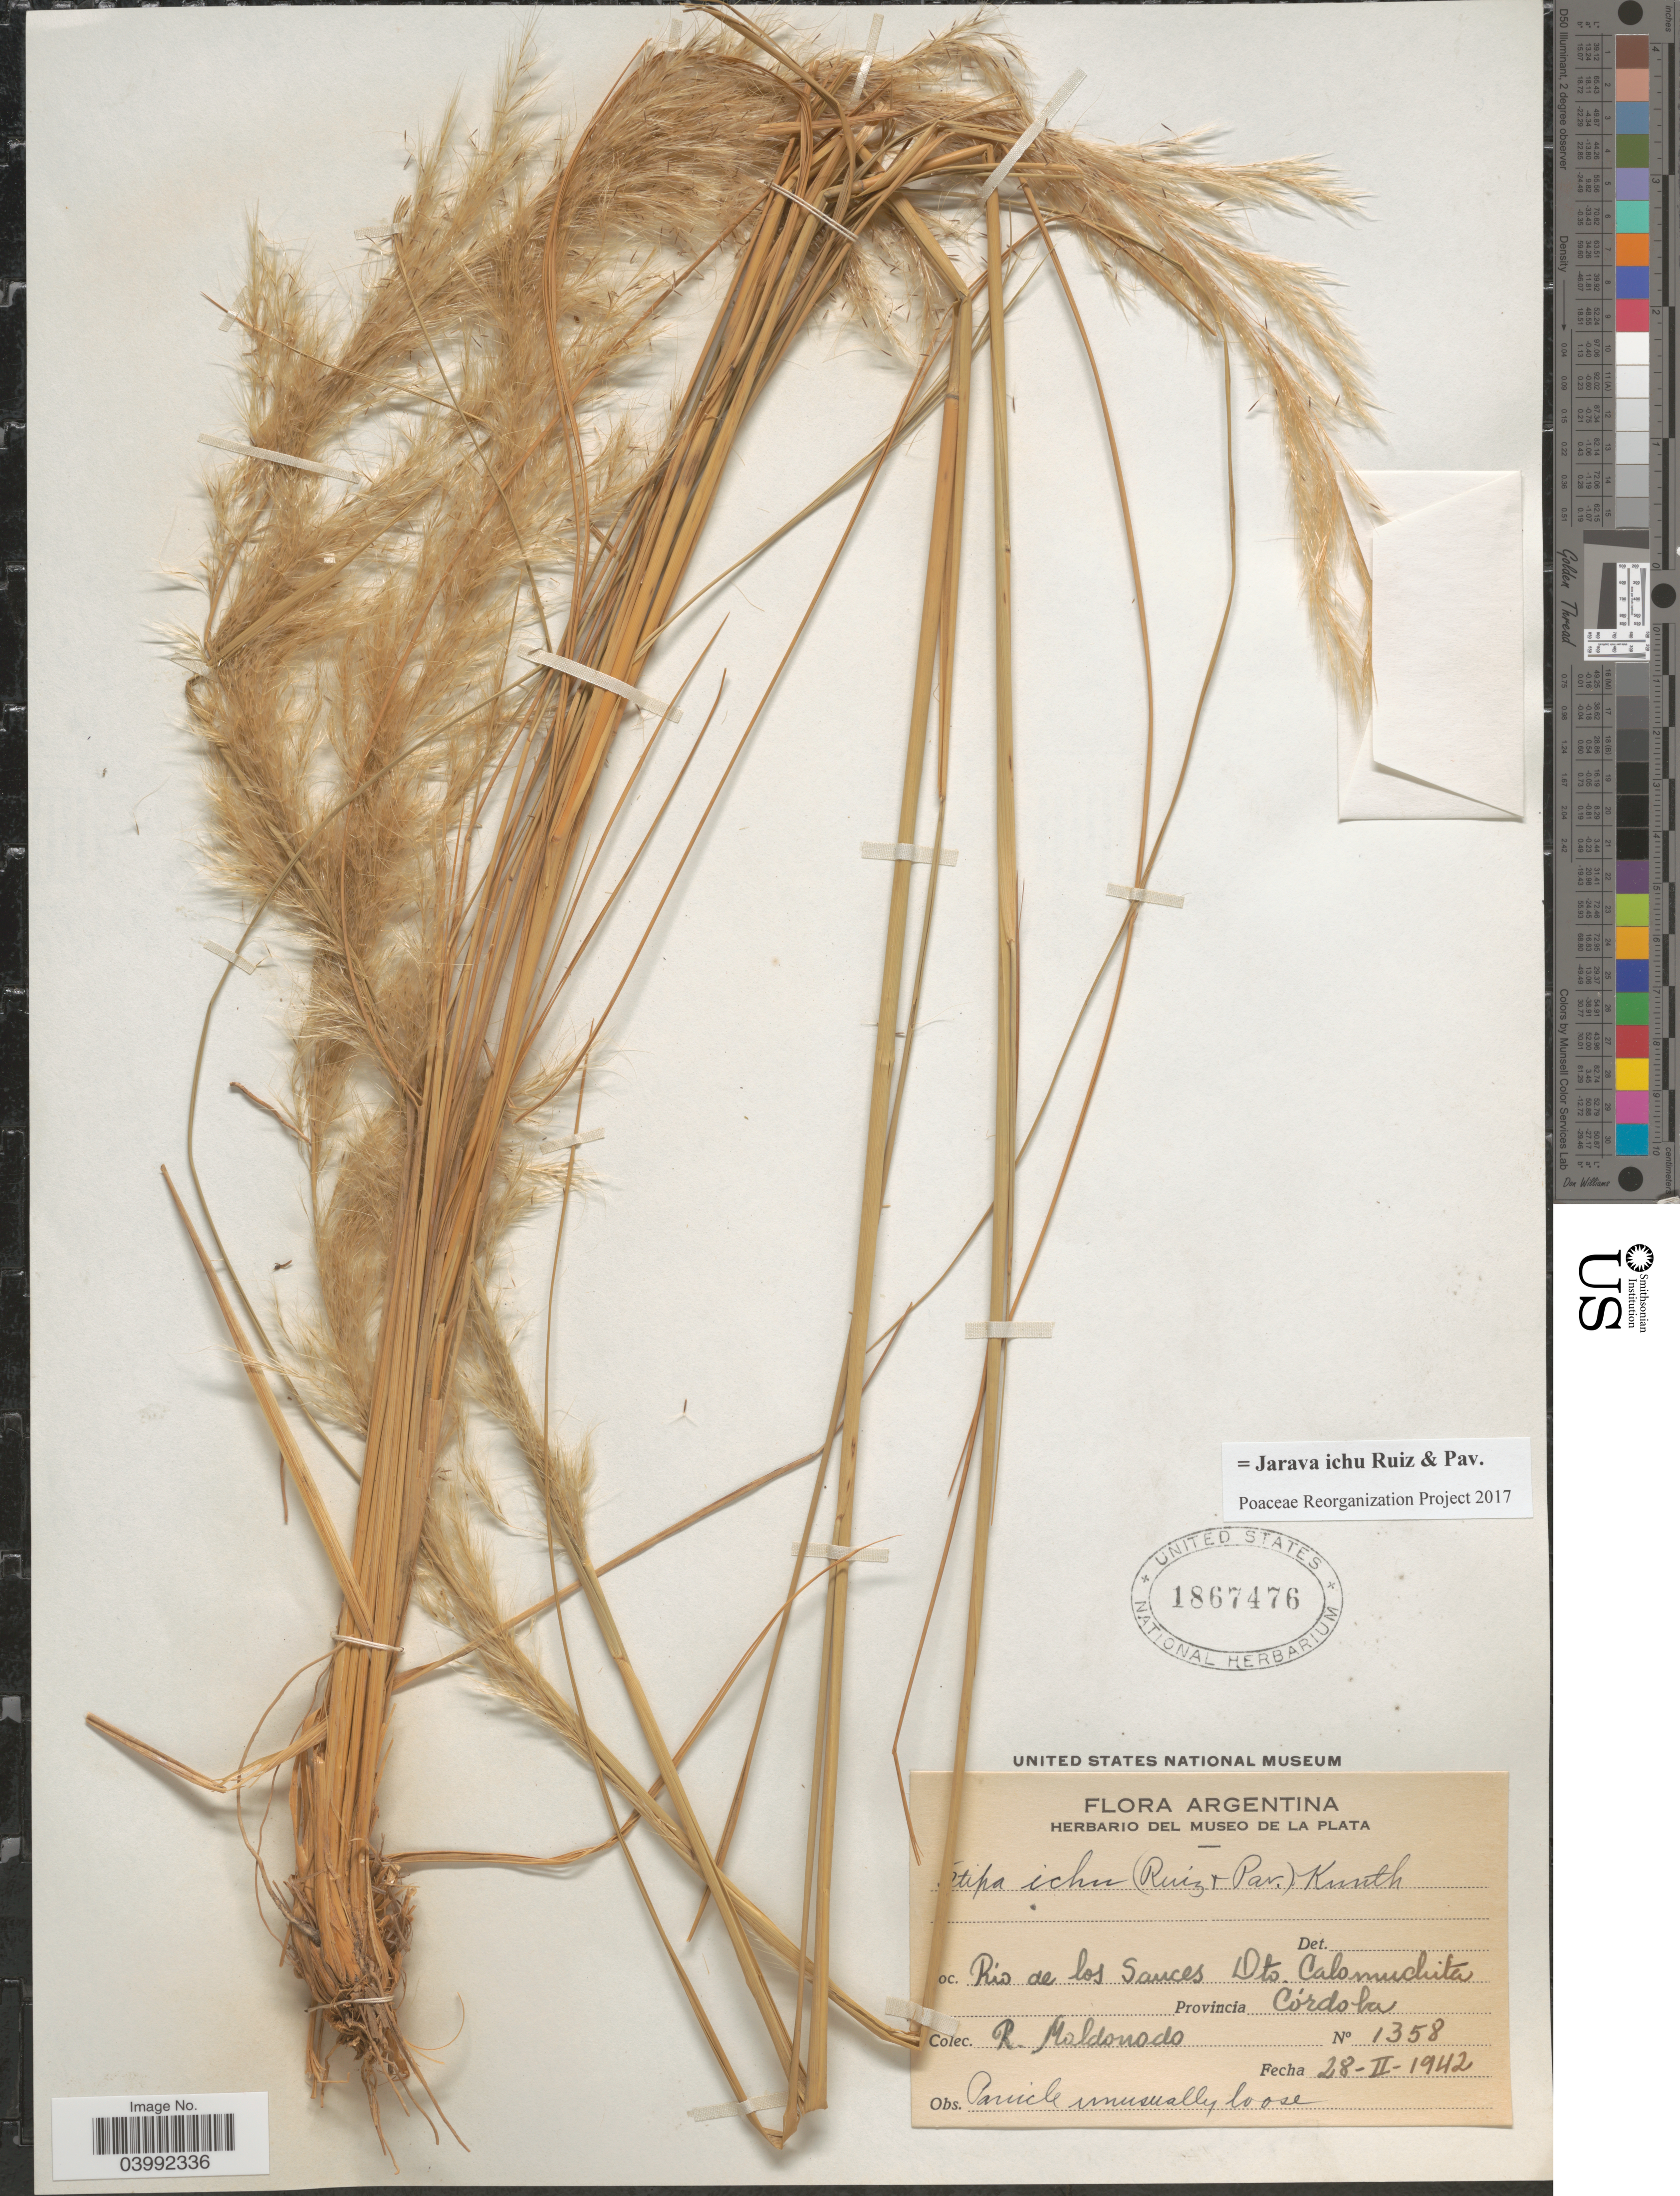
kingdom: Plantae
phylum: Tracheophyta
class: Liliopsida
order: Poales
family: Poaceae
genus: Jarava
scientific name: Jarava ichu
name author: Ruiz & Pav.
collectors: R. Maldonado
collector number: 1358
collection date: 1942-02-28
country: Argentina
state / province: Cordoba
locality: Rio de los Sauces, Dto. Calomuchita. Provincia Córdoba.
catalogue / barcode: US 1867476